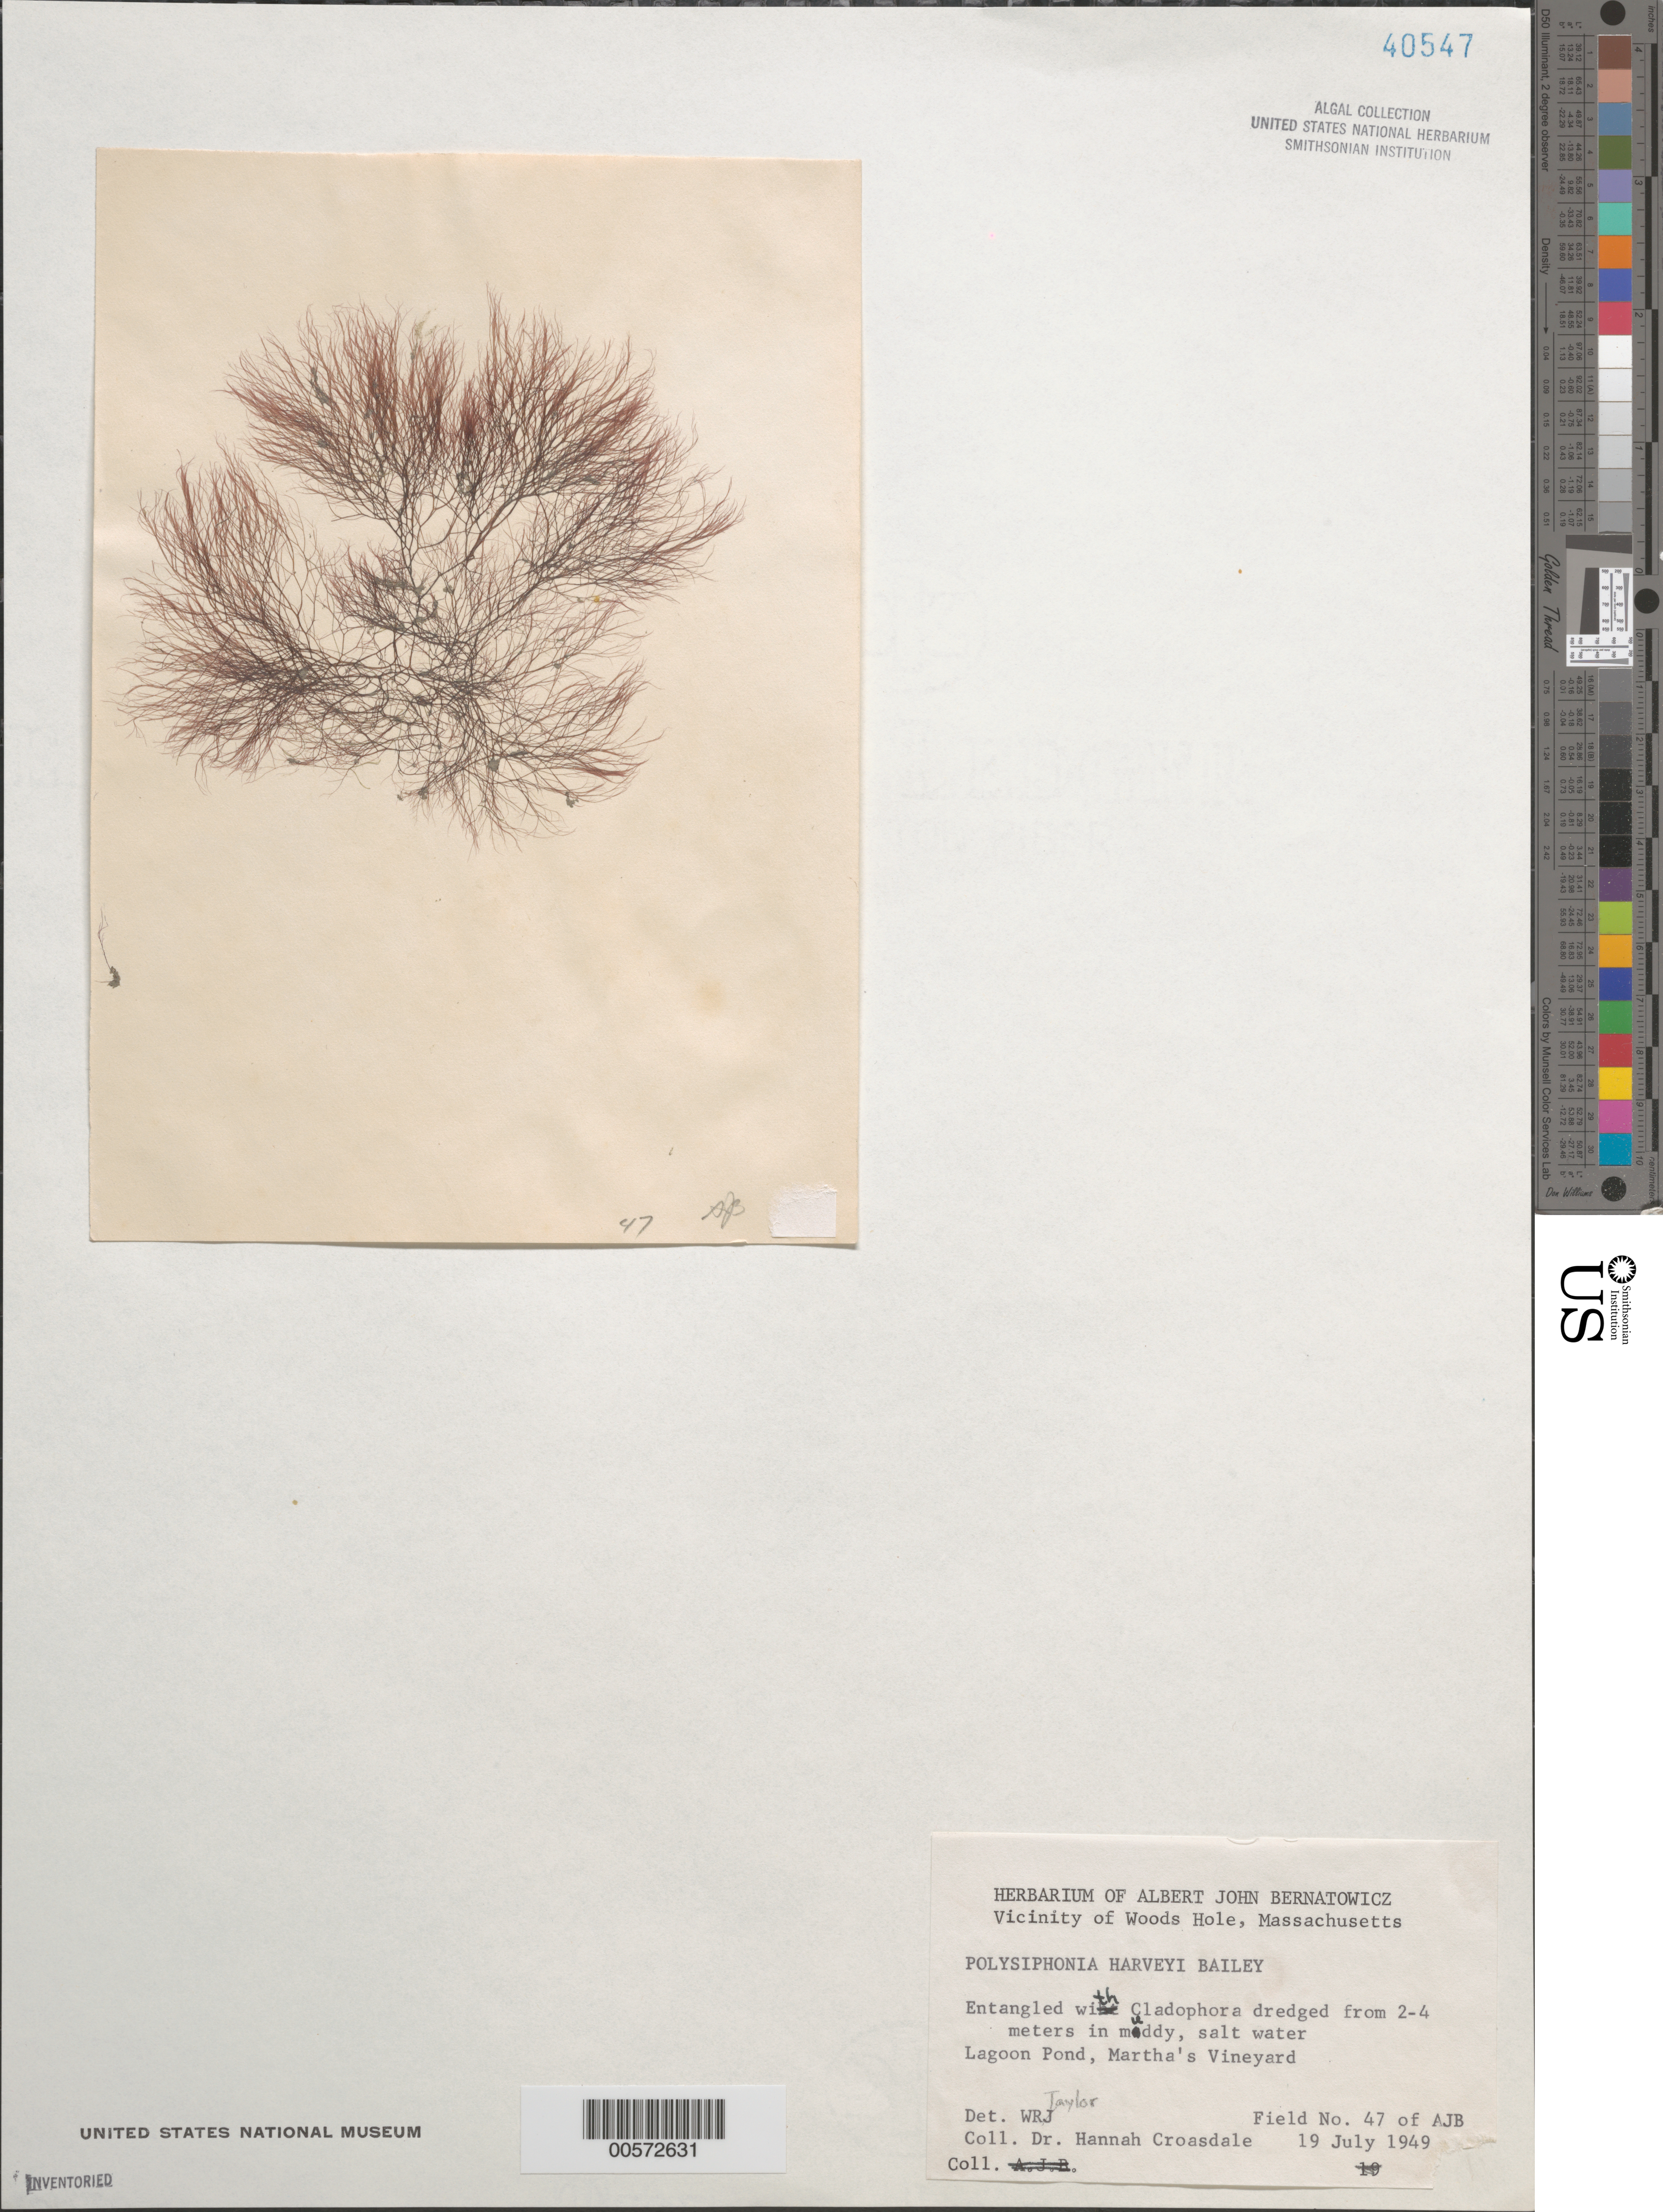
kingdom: Plantae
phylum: Rhodophyta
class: Florideophyceae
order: Ceramiales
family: Rhodomelaceae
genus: Melanothamnus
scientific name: Melanothamnus harveyi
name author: (Bailey) Diaz-Tapia & C.A. Maggs in Diaz-Tapia et al.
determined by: Algae name updating Project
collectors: H. T. Croasdale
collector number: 47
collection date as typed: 19 Jul 1949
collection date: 1949-07-19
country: United States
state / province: Massachusetts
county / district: Dukes County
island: Martha's Vineyard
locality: Lagoon Pond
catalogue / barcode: US 40547